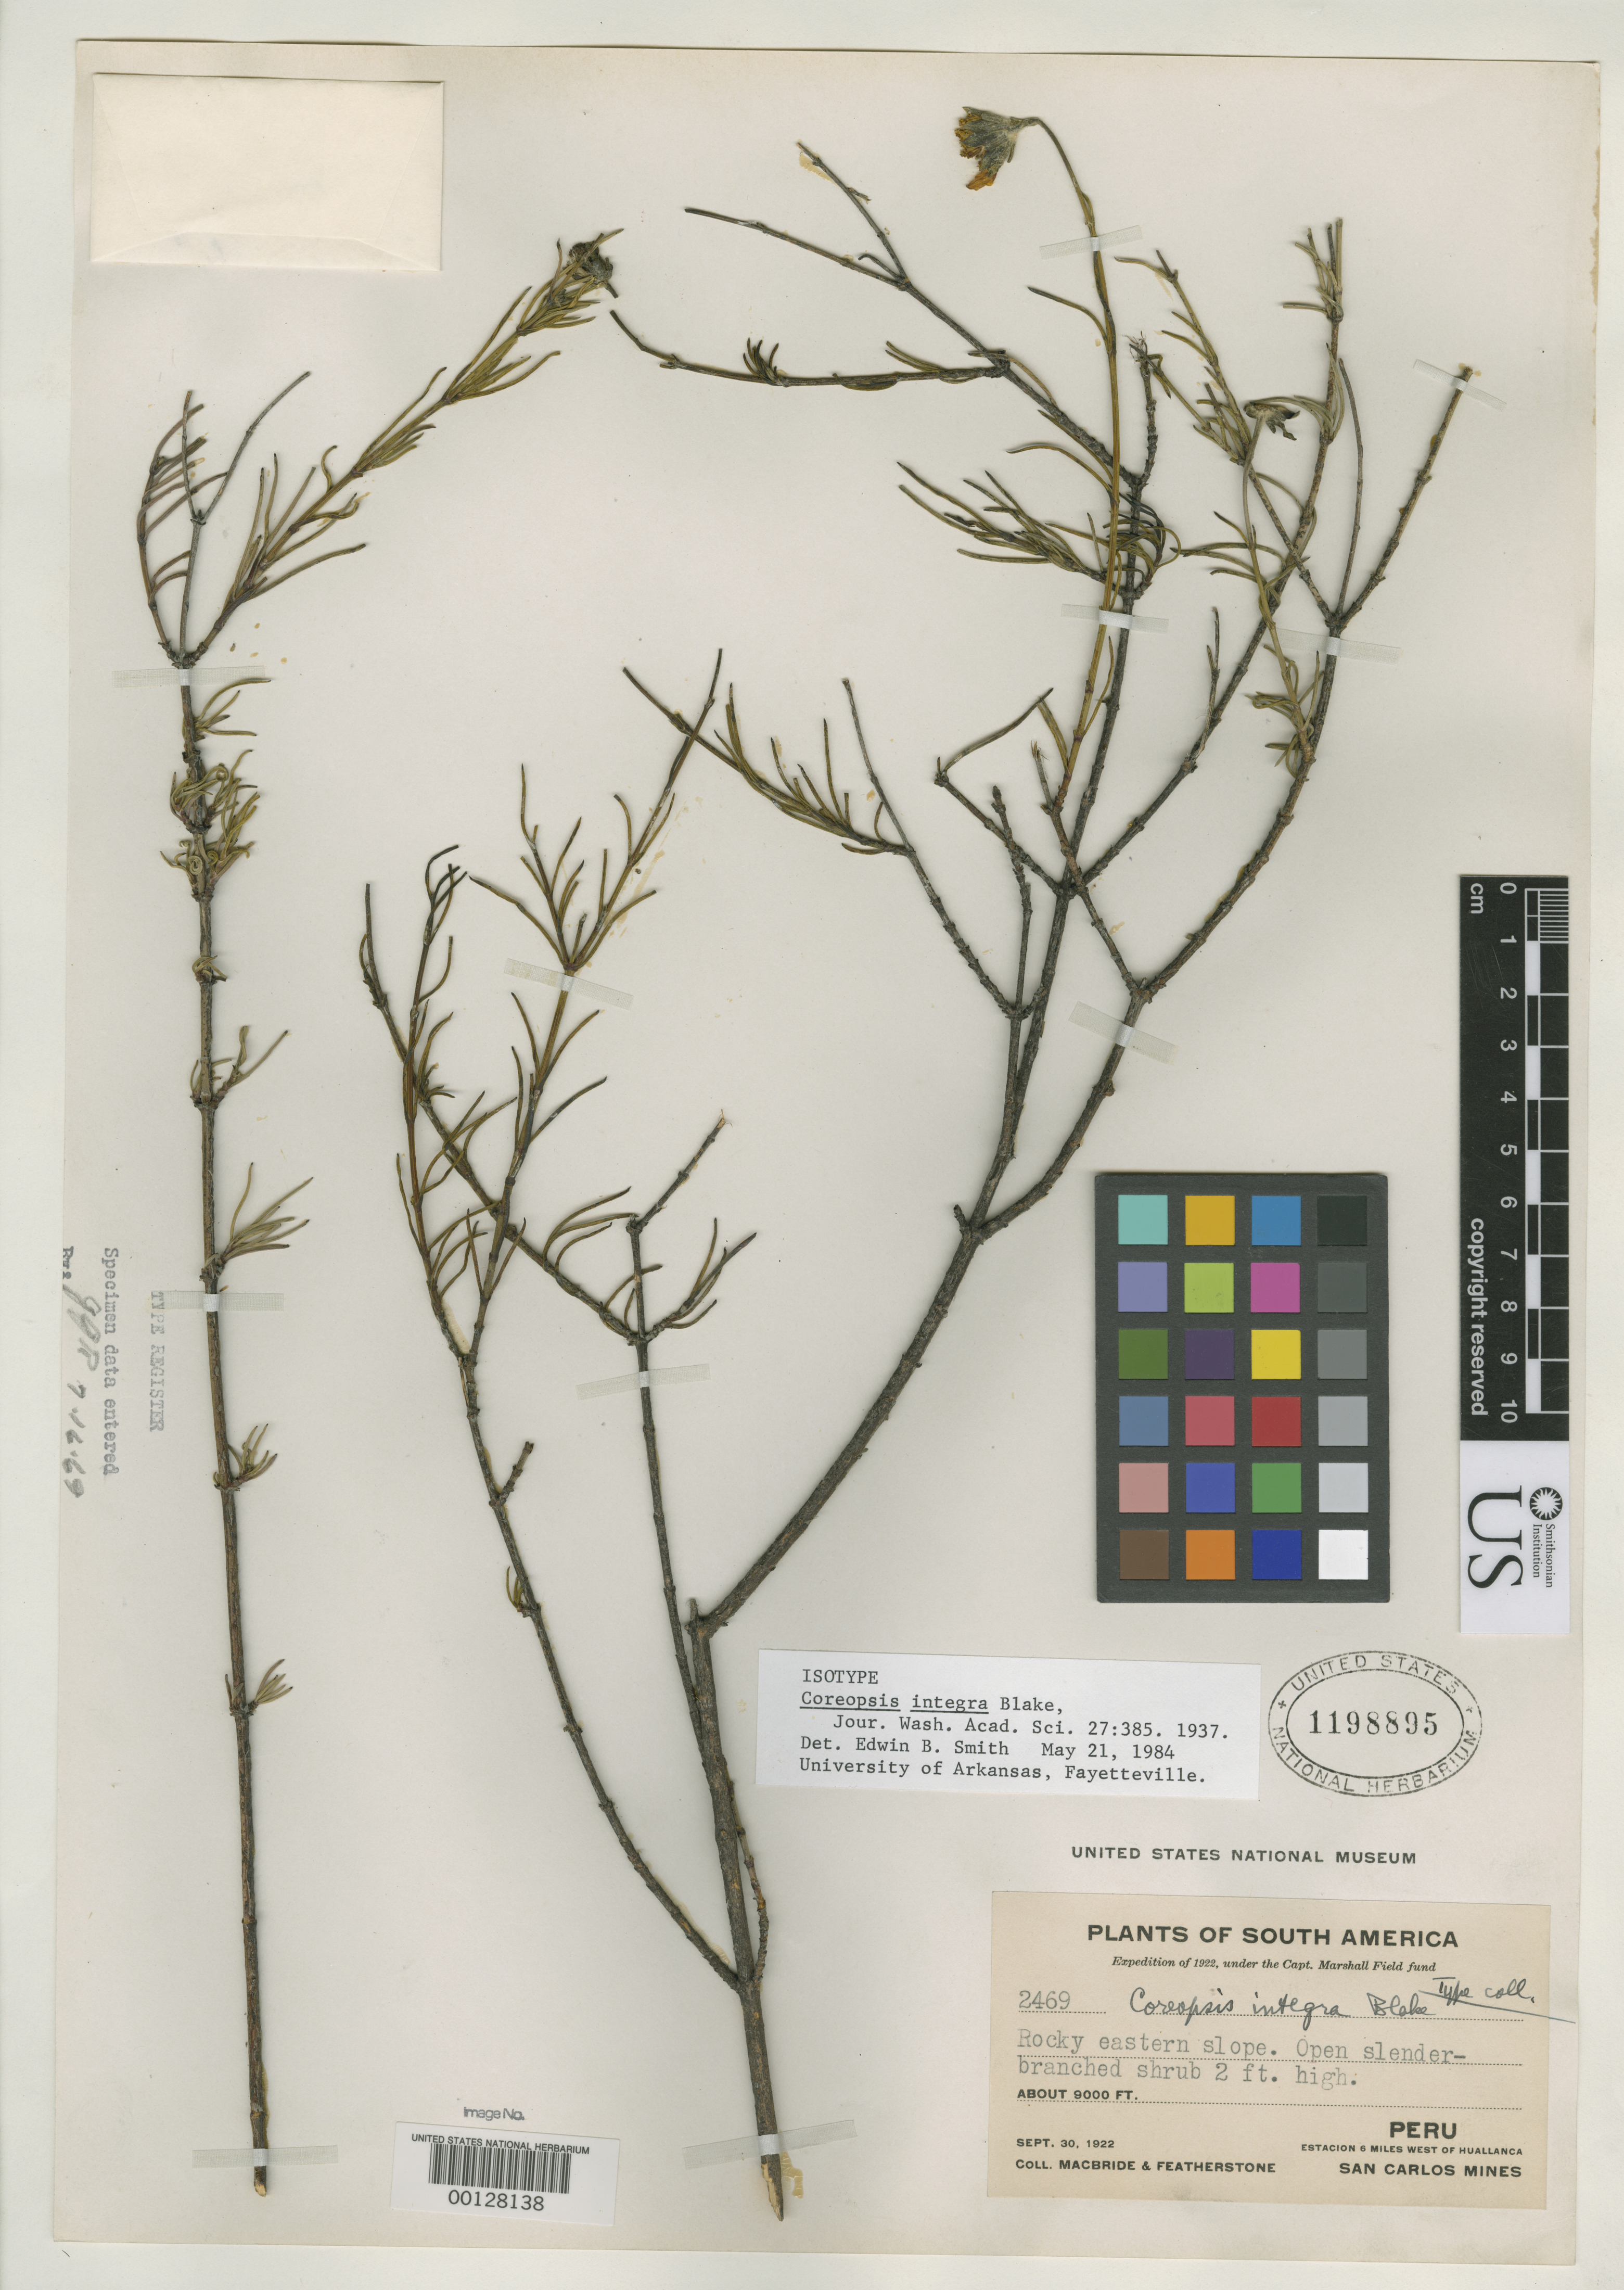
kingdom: Plantae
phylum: Tracheophyta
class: Magnoliopsida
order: Asterales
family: Asteraceae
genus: Coreopsis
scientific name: Coreopsis integra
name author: S.F. Blake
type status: Isotype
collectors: J. F. Macbride & W. Featherstone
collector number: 2469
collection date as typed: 30 Sep 1922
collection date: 1922-09-30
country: Peru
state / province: Huánuco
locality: San Carlos Mines, 6 mi W of Huallanca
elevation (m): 2745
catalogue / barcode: US 1198895